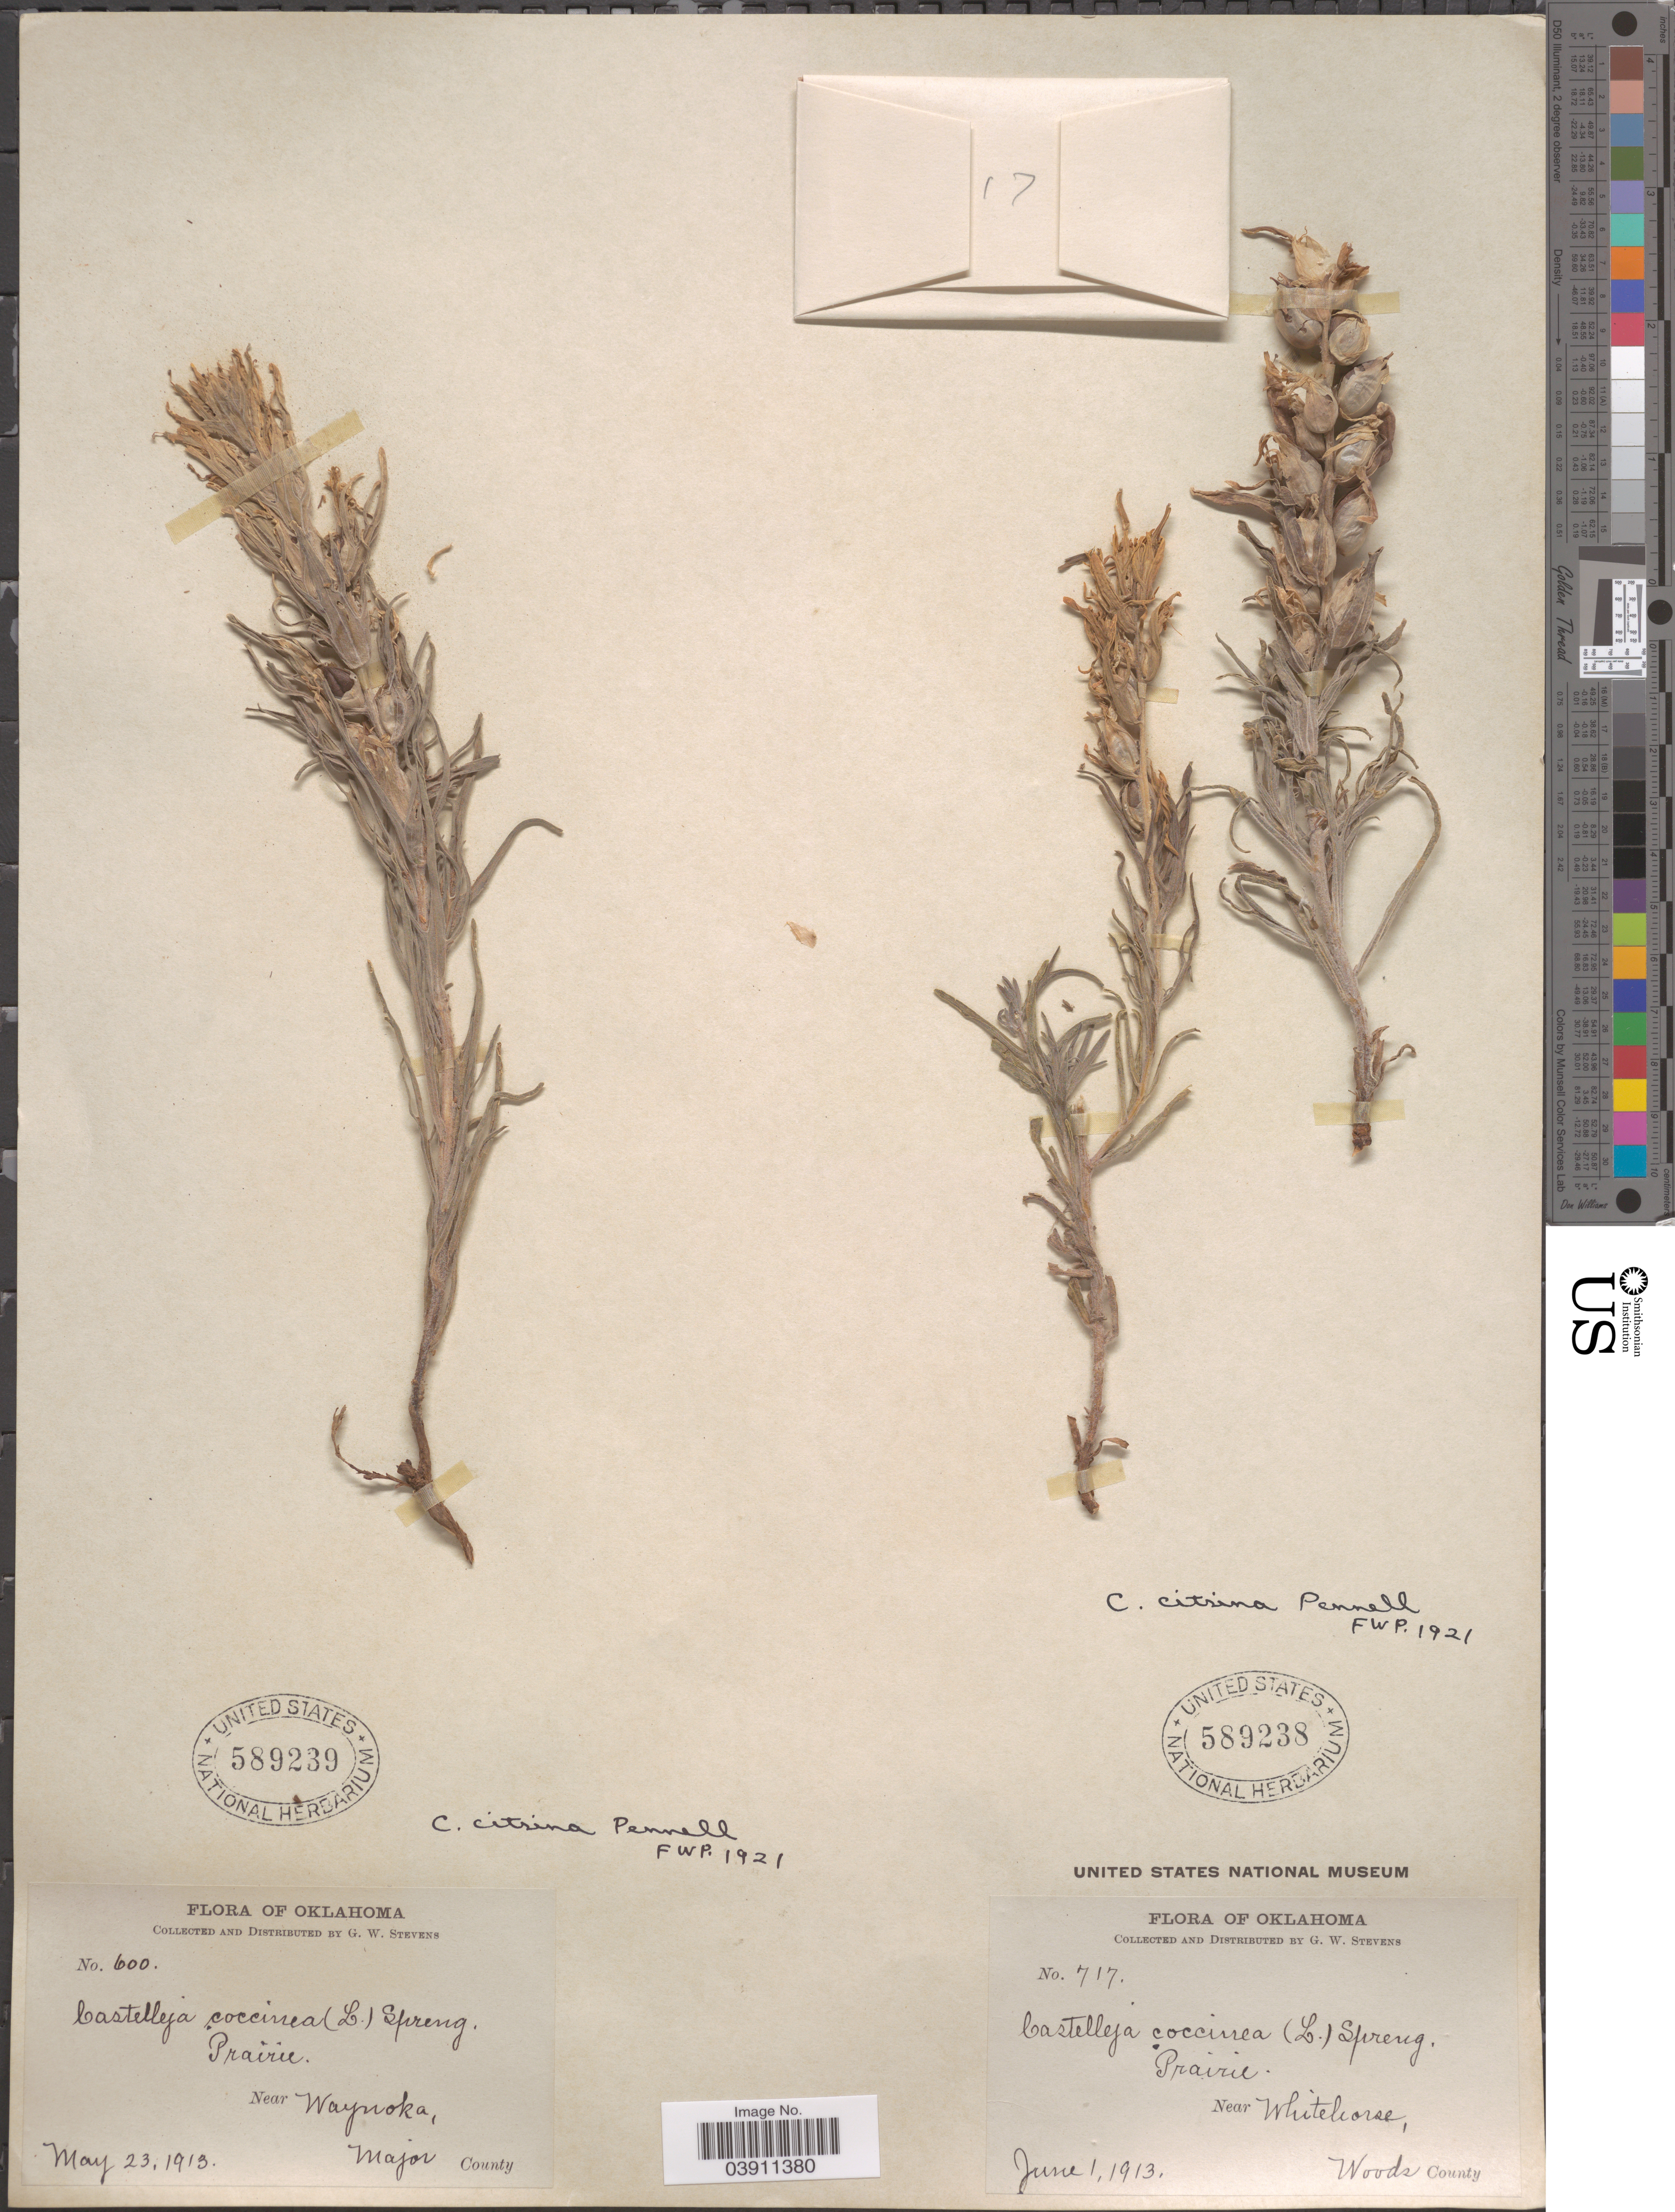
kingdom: Plantae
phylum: Tracheophyta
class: Magnoliopsida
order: Lamiales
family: Orobanchaceae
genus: Castilleja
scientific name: Castilleja citrina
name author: Pennell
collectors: G. W. Stevens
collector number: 717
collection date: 1913-06-01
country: United States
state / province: Oklahoma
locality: Near Whitehorse, Woods County.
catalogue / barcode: US 589238